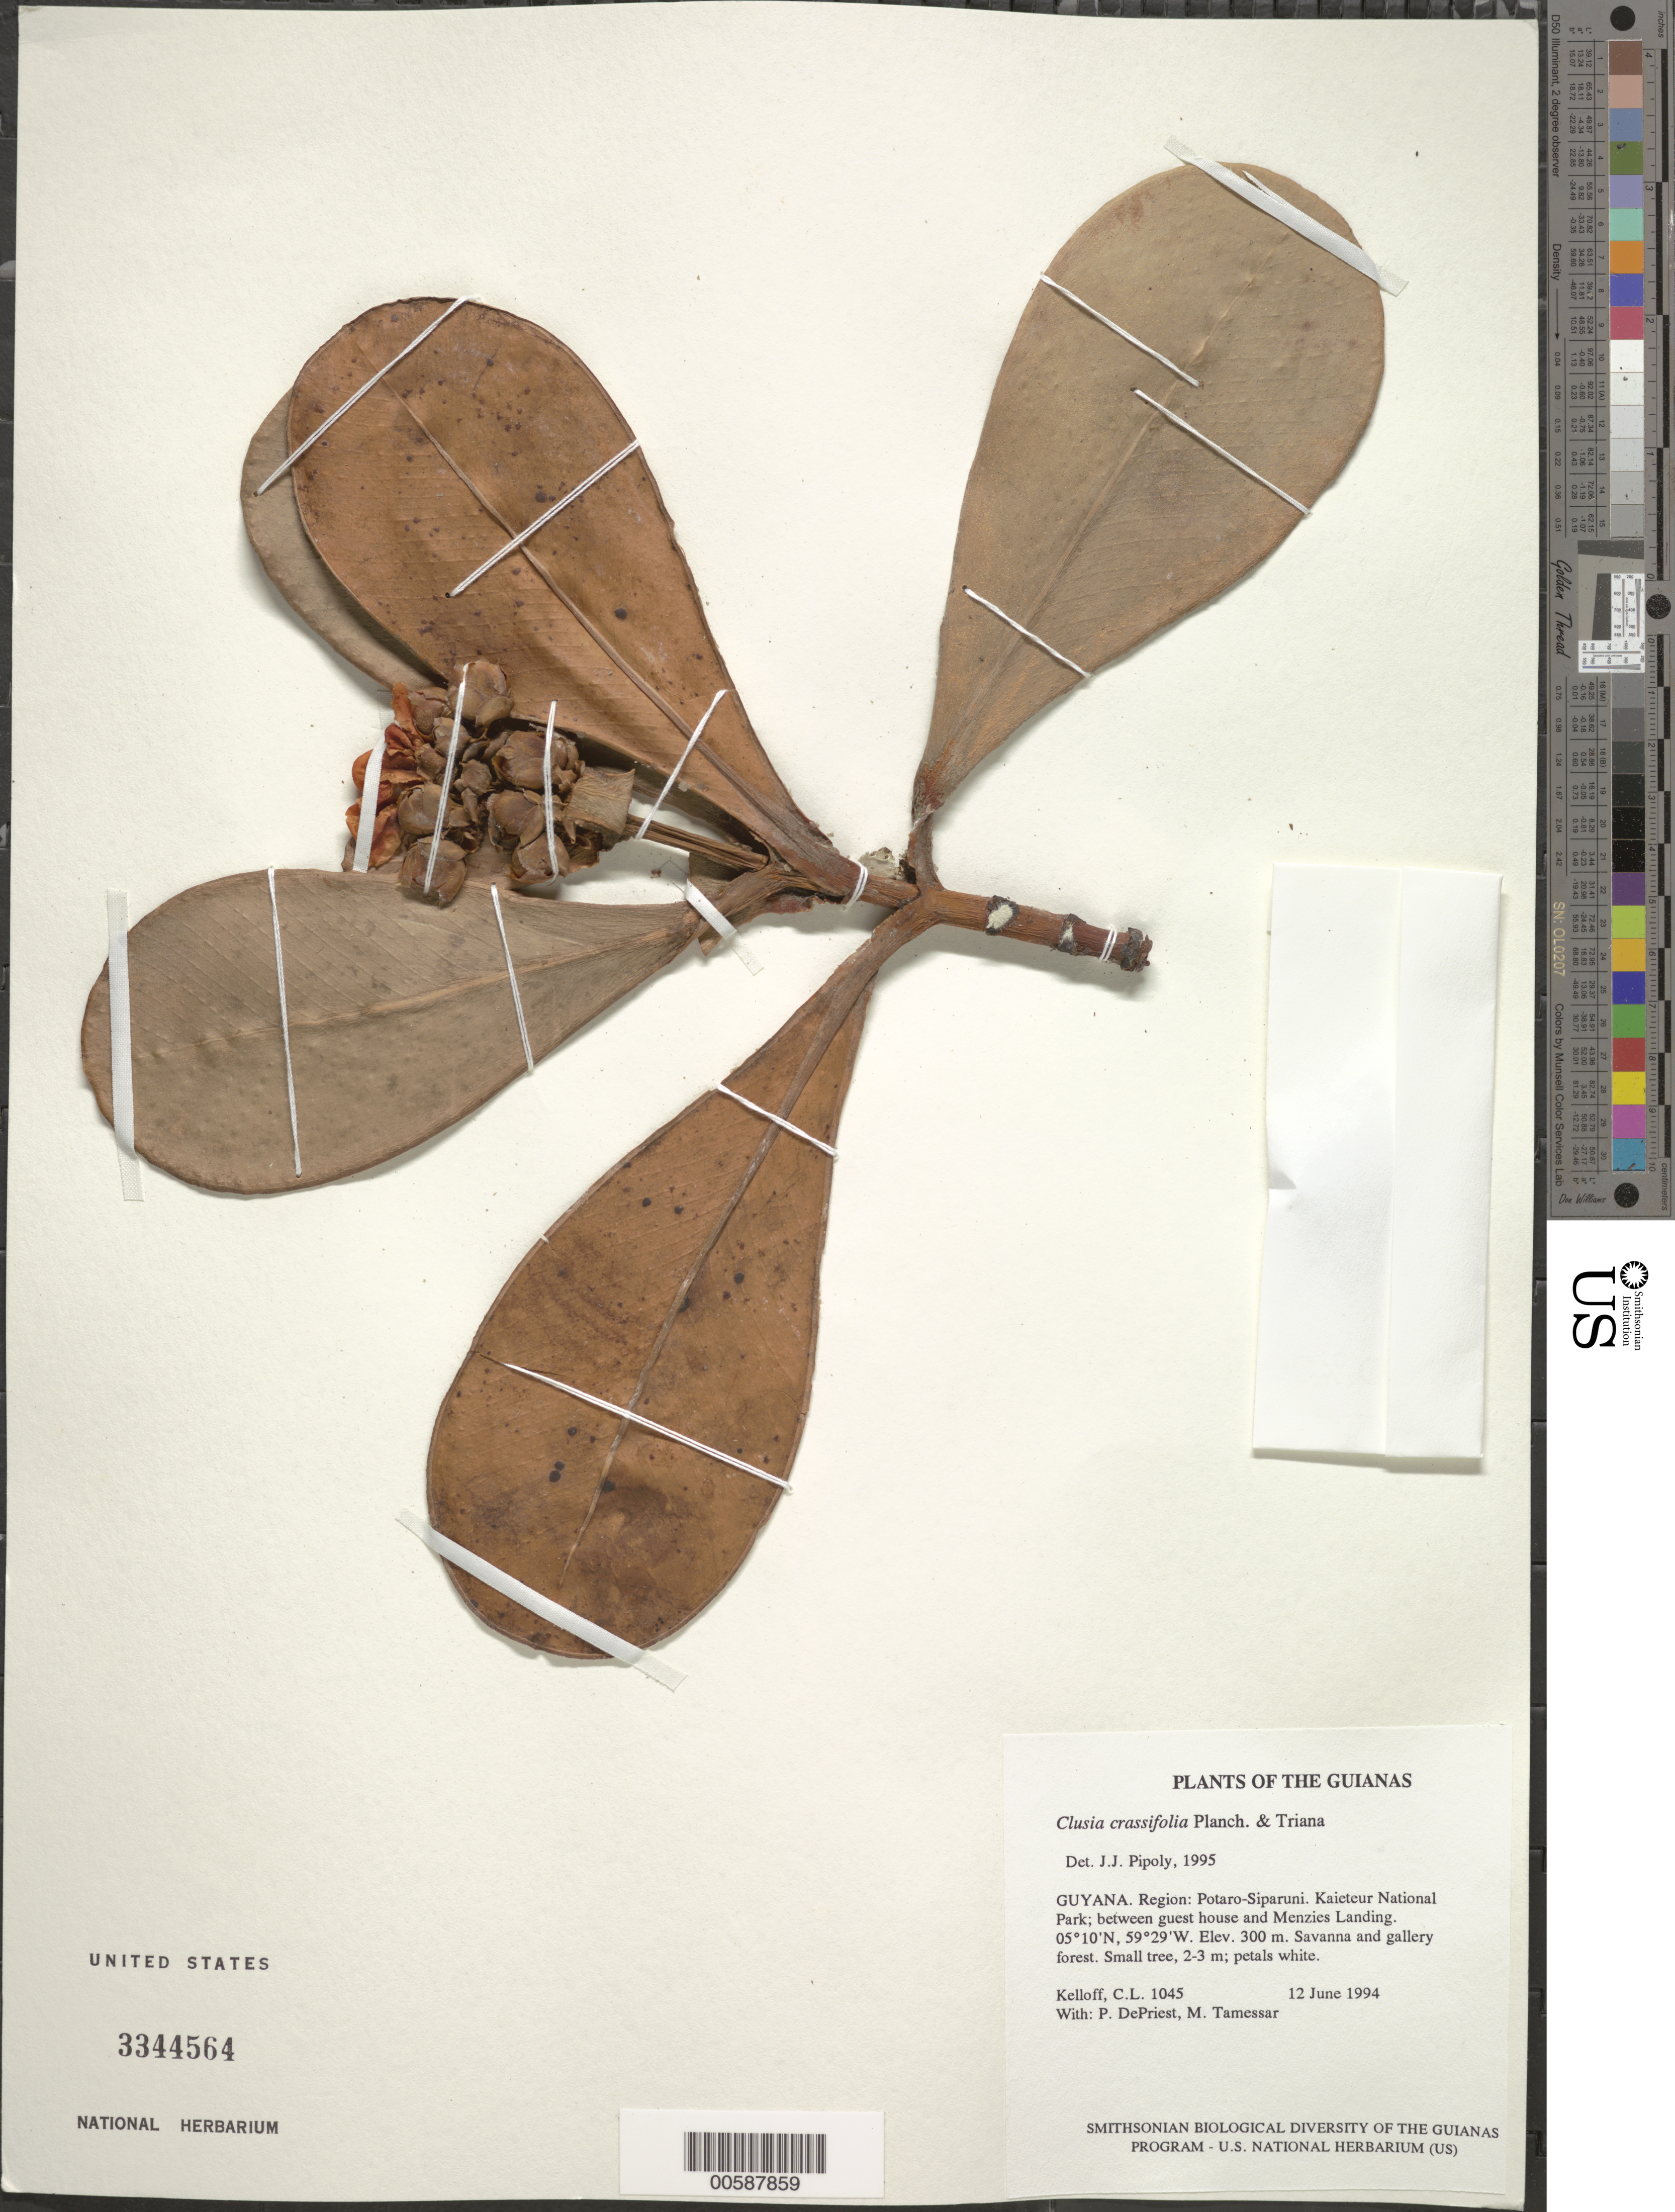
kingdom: Plantae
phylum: Tracheophyta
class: Magnoliopsida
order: Malpighiales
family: Clusiaceae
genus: Clusia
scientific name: Clusia crassifolia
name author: Planch. & Triana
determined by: Pipoly, J. J., III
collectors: C. L. Kelloff, P. DePriest & M. Tamessar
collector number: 1045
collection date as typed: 12 June 1994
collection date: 1994-06-12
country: Guyana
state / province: Potaro-Siparuni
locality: Kaieteur National Park; between guest house and Menzies Landing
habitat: Savanna and gallery forest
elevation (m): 300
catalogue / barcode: US 3344564